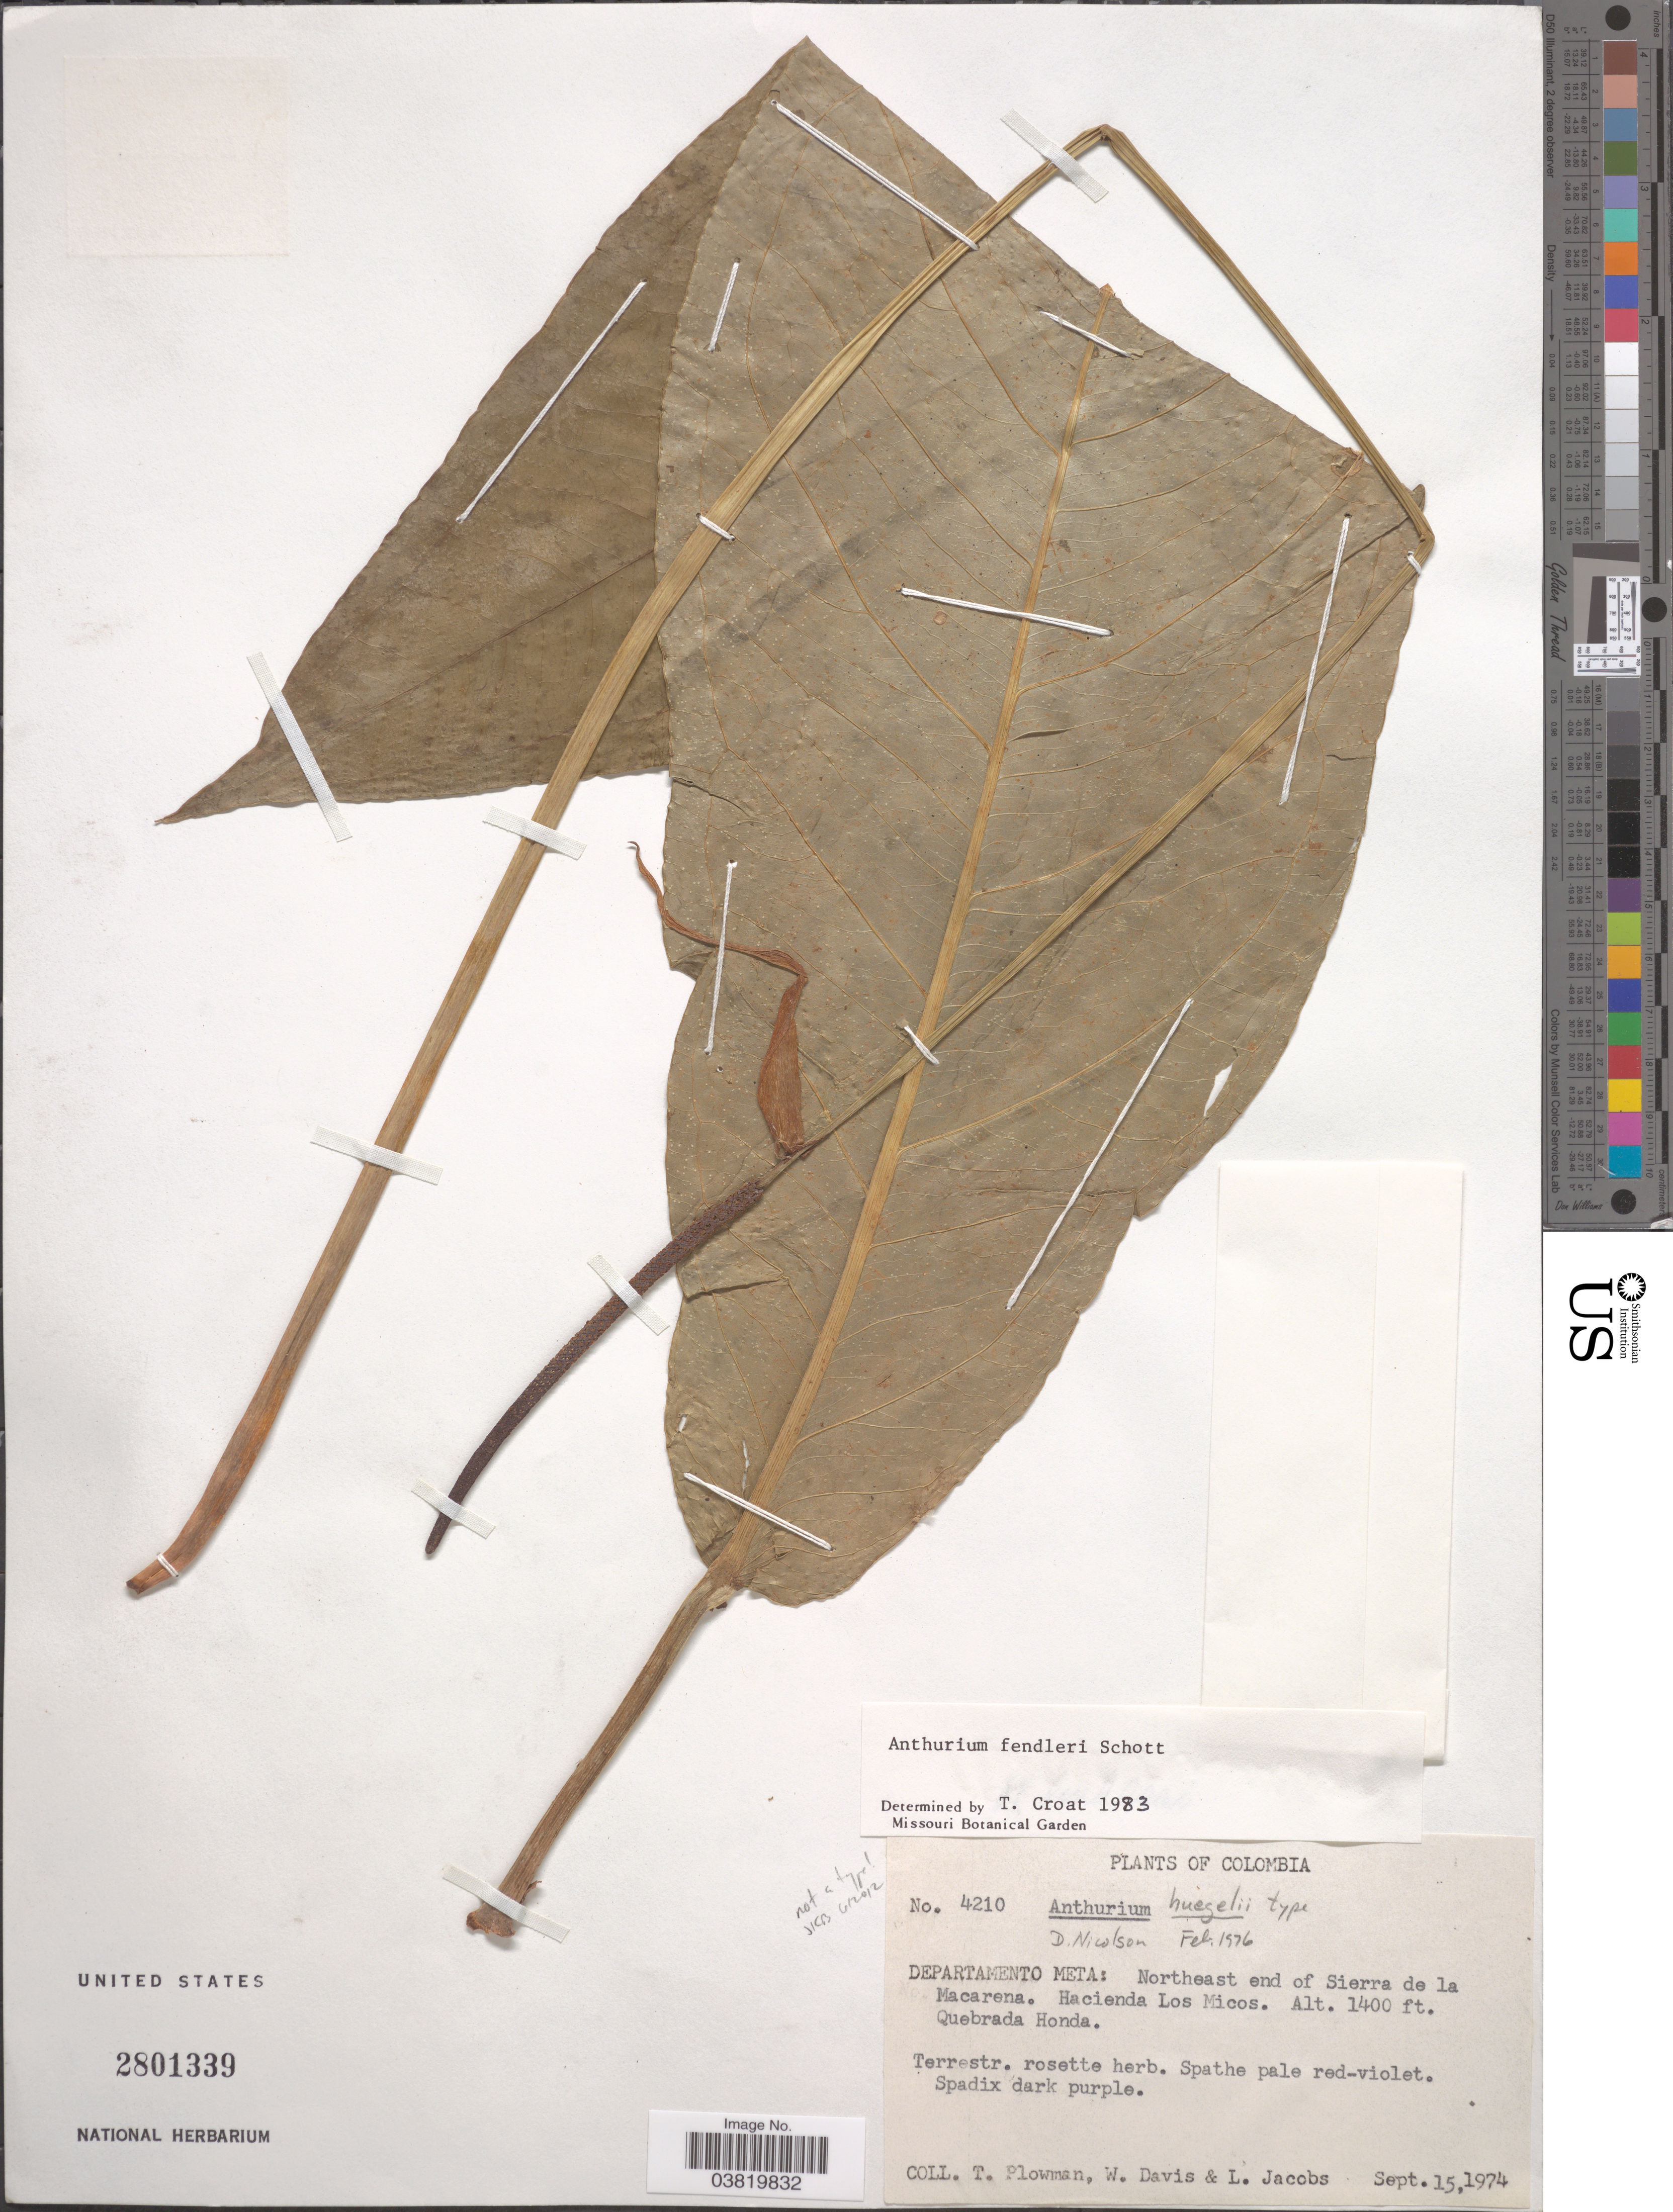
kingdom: Plantae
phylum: Tracheophyta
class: Liliopsida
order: Alismatales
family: Araceae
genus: Anthurium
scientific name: Anthurium fendleri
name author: Schott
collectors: T. Plowman, W. Davis & L. Jacobs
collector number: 4210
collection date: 1974-09-15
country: Colombia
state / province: Meta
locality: Departamento Meta: Northeast end of Sierra de la Macarena. Hacienda Los Micos. Quebrada Honda.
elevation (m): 427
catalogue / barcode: US 2801339